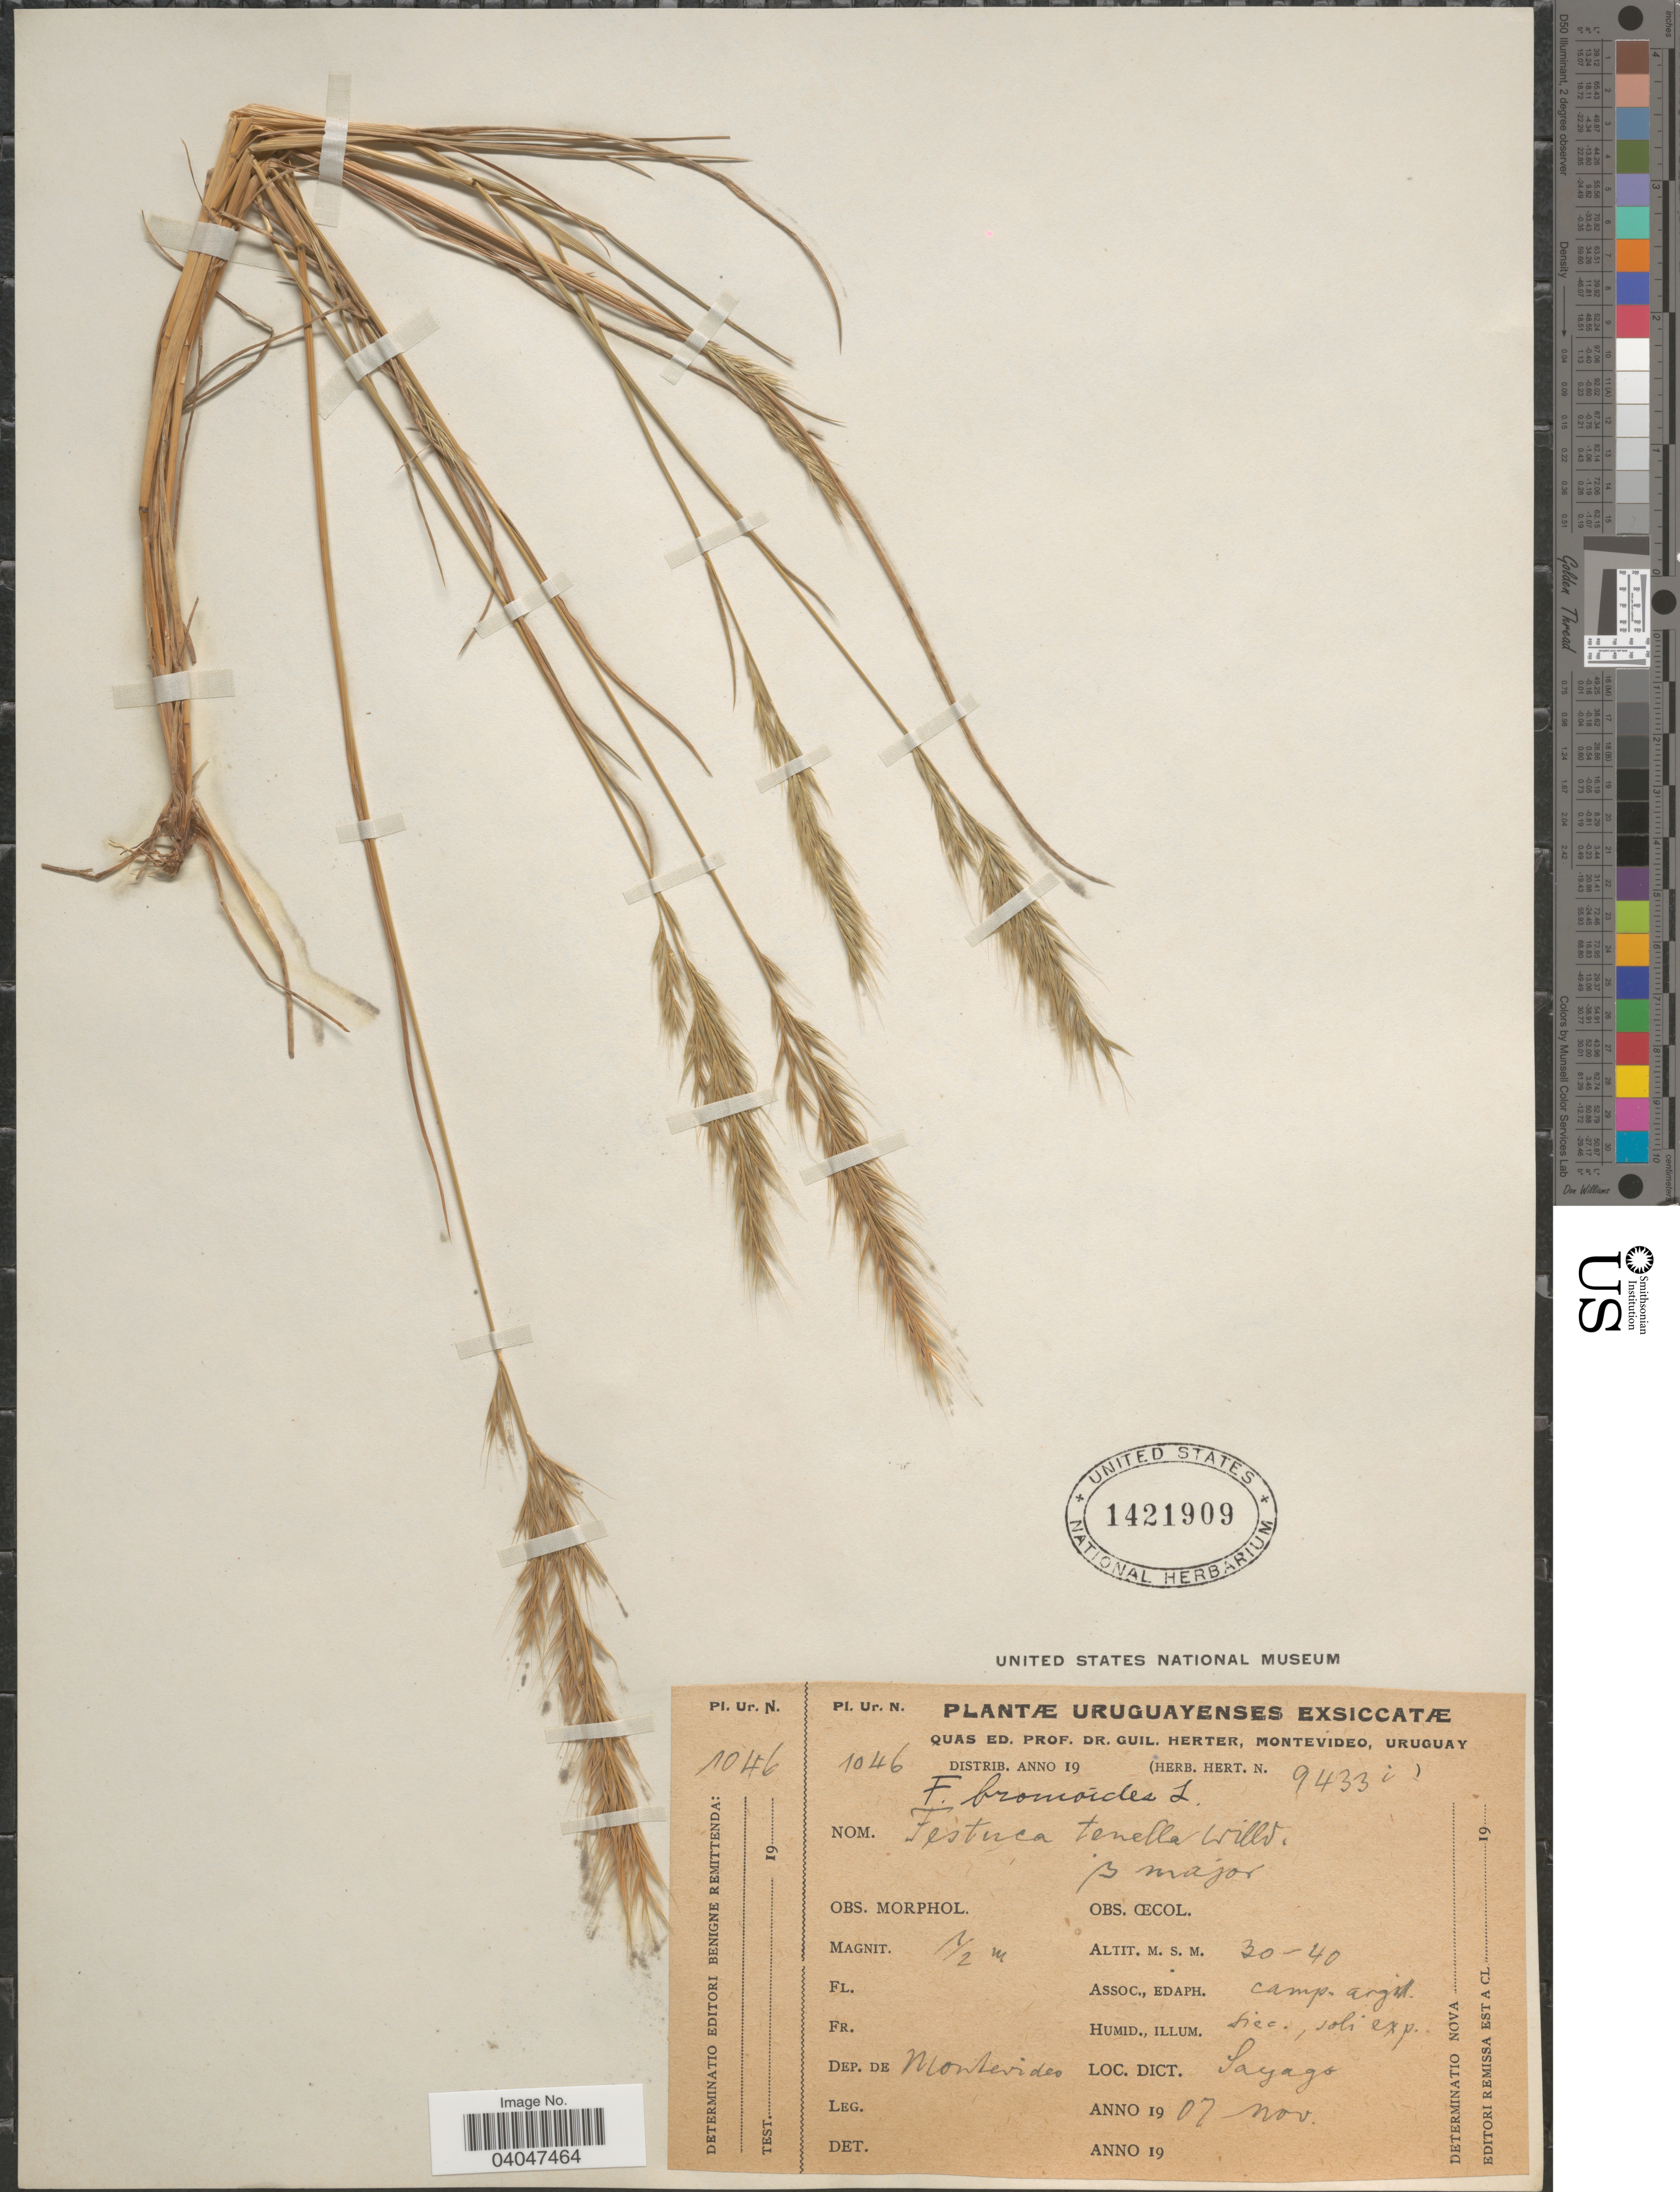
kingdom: Plantae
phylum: Tracheophyta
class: Liliopsida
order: Poales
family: Poaceae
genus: Festuca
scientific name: Festuca bromoides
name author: L.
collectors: G. Herter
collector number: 1046?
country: Uruguay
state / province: Montevideo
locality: Dep. de Montevideo. Dict. Sayago.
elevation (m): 30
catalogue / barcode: US 1421909